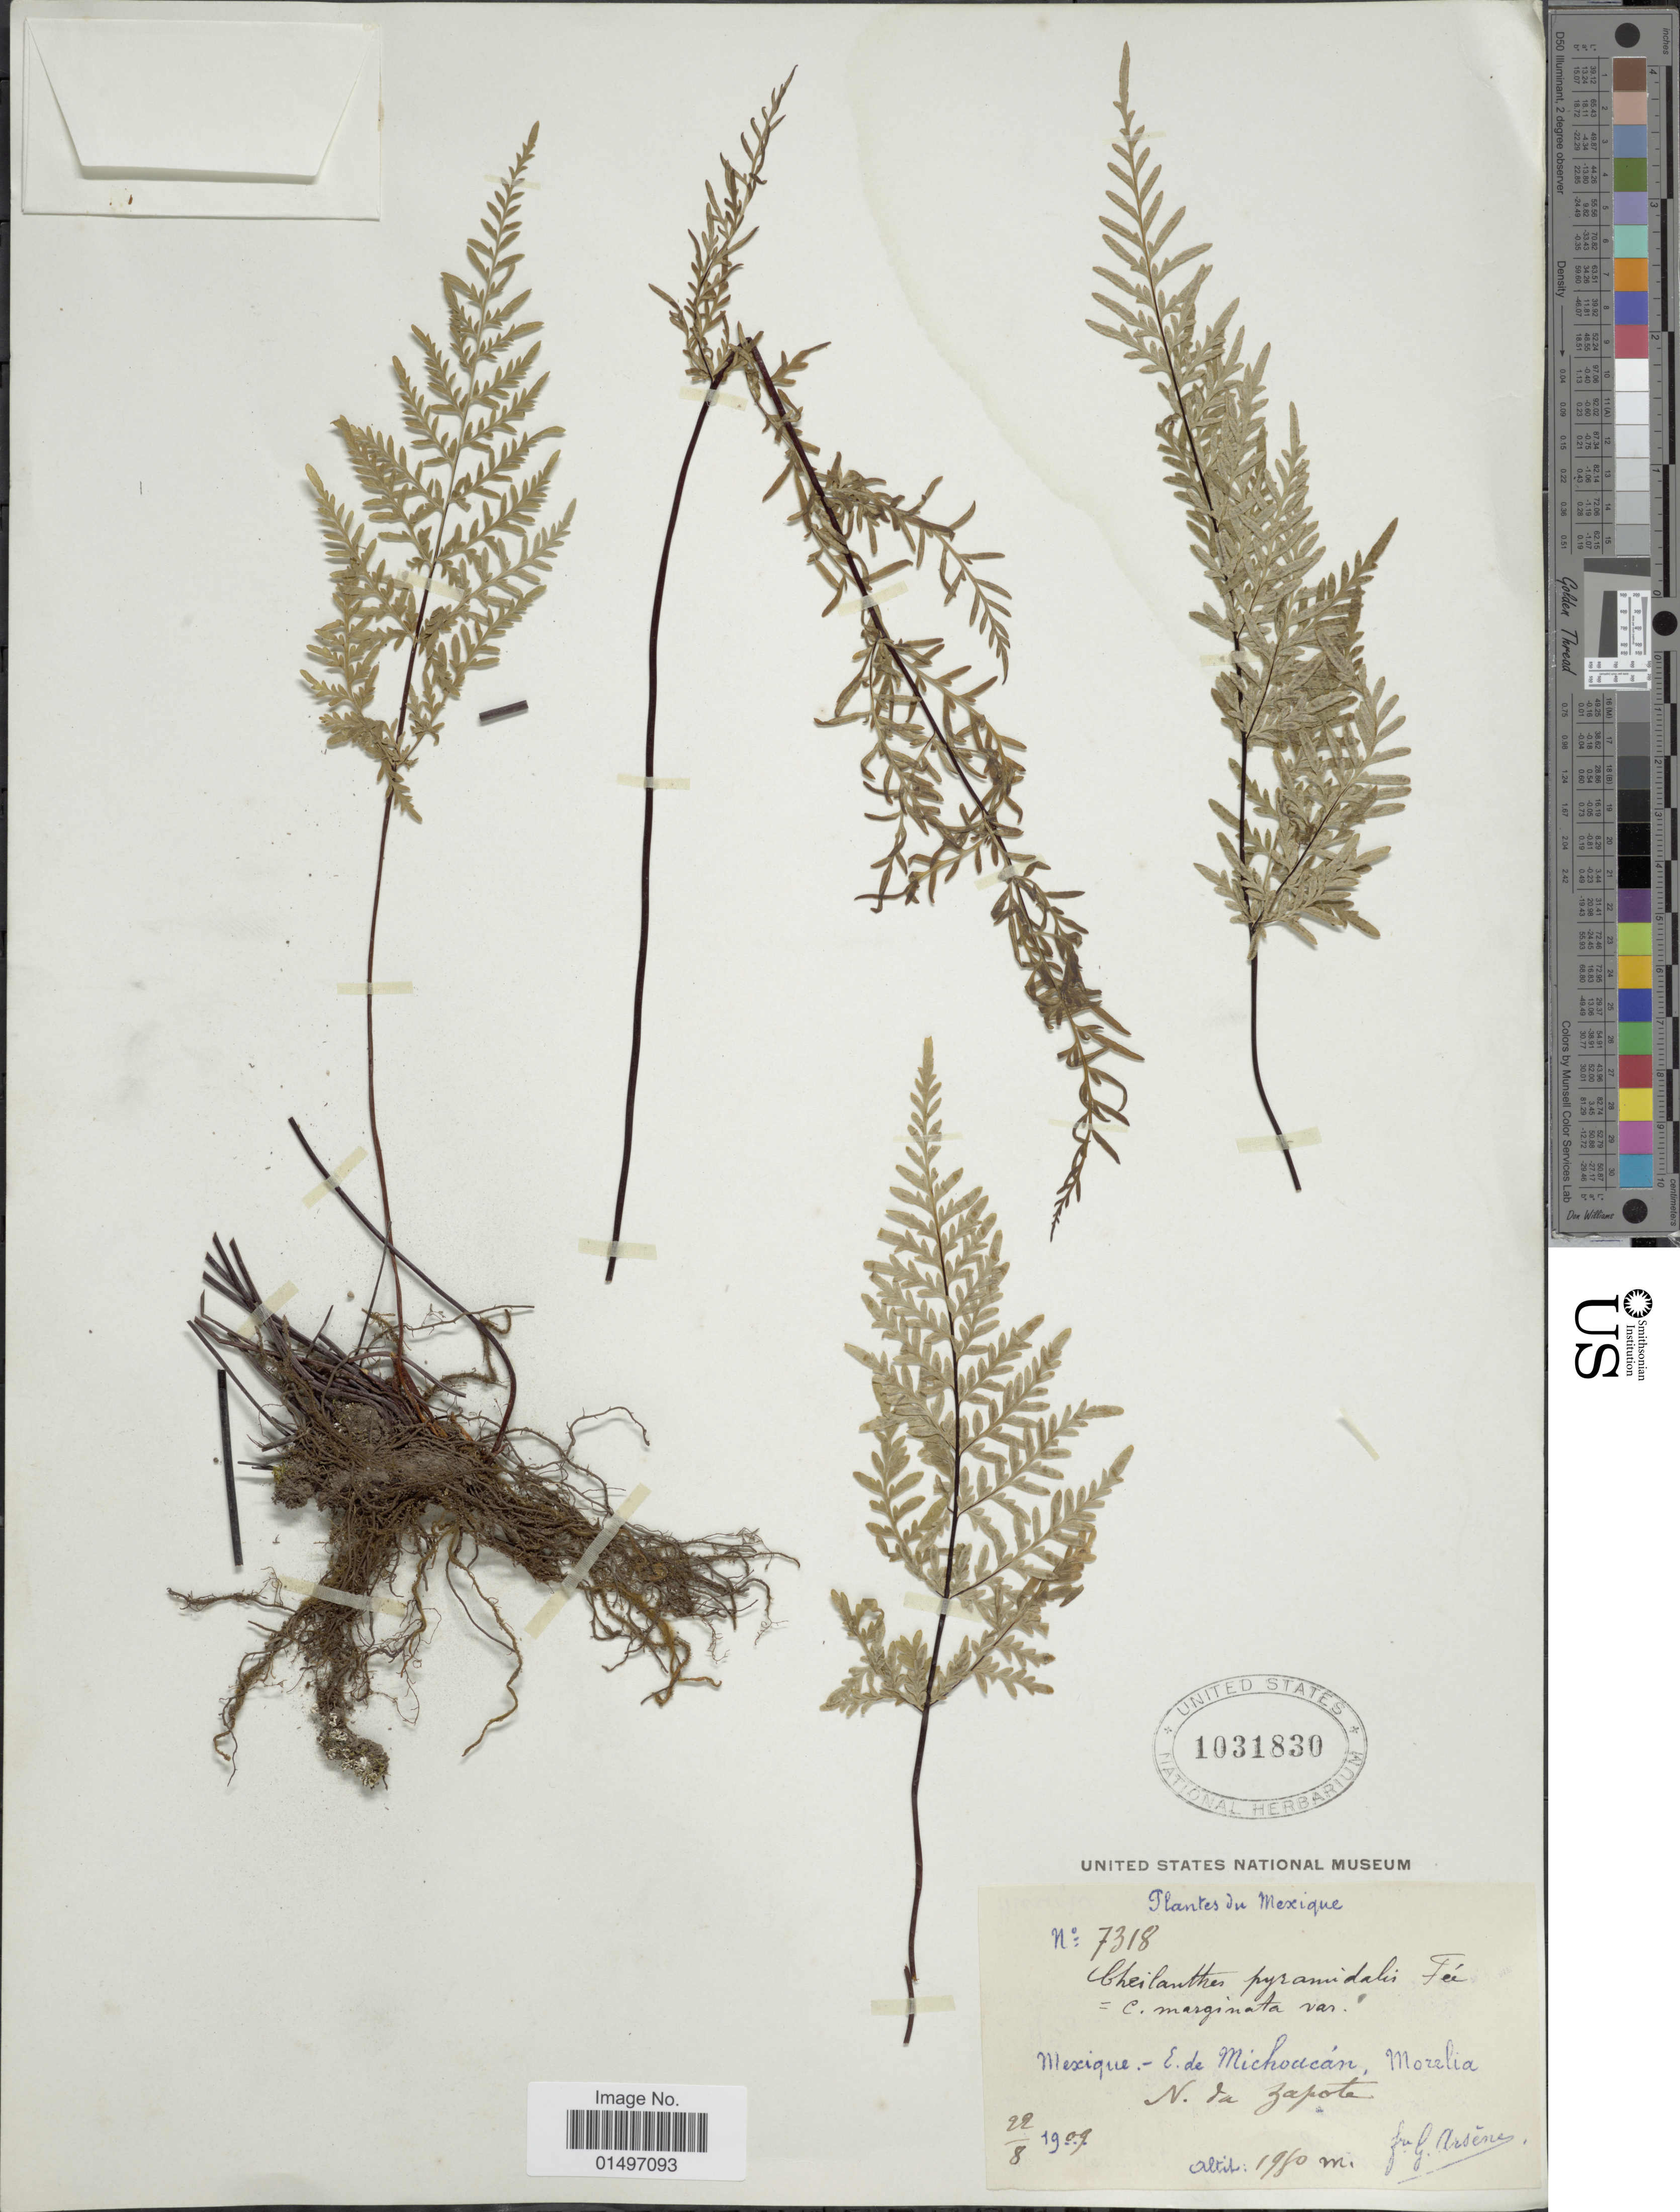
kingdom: Plantae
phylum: Tracheophyta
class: Polypodiopsida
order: Polypodiales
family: Pteridaceae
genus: Gaga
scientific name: Gaga hirsuta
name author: (Link) Fay W. Li & Windham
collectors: Bro. G. Arsène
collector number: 7318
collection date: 1909-08-22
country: Mexico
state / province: Michoacán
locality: Mexiquem E. de Michoacan, Morelia, N. da. Zapota.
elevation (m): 1950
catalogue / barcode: US 1031830